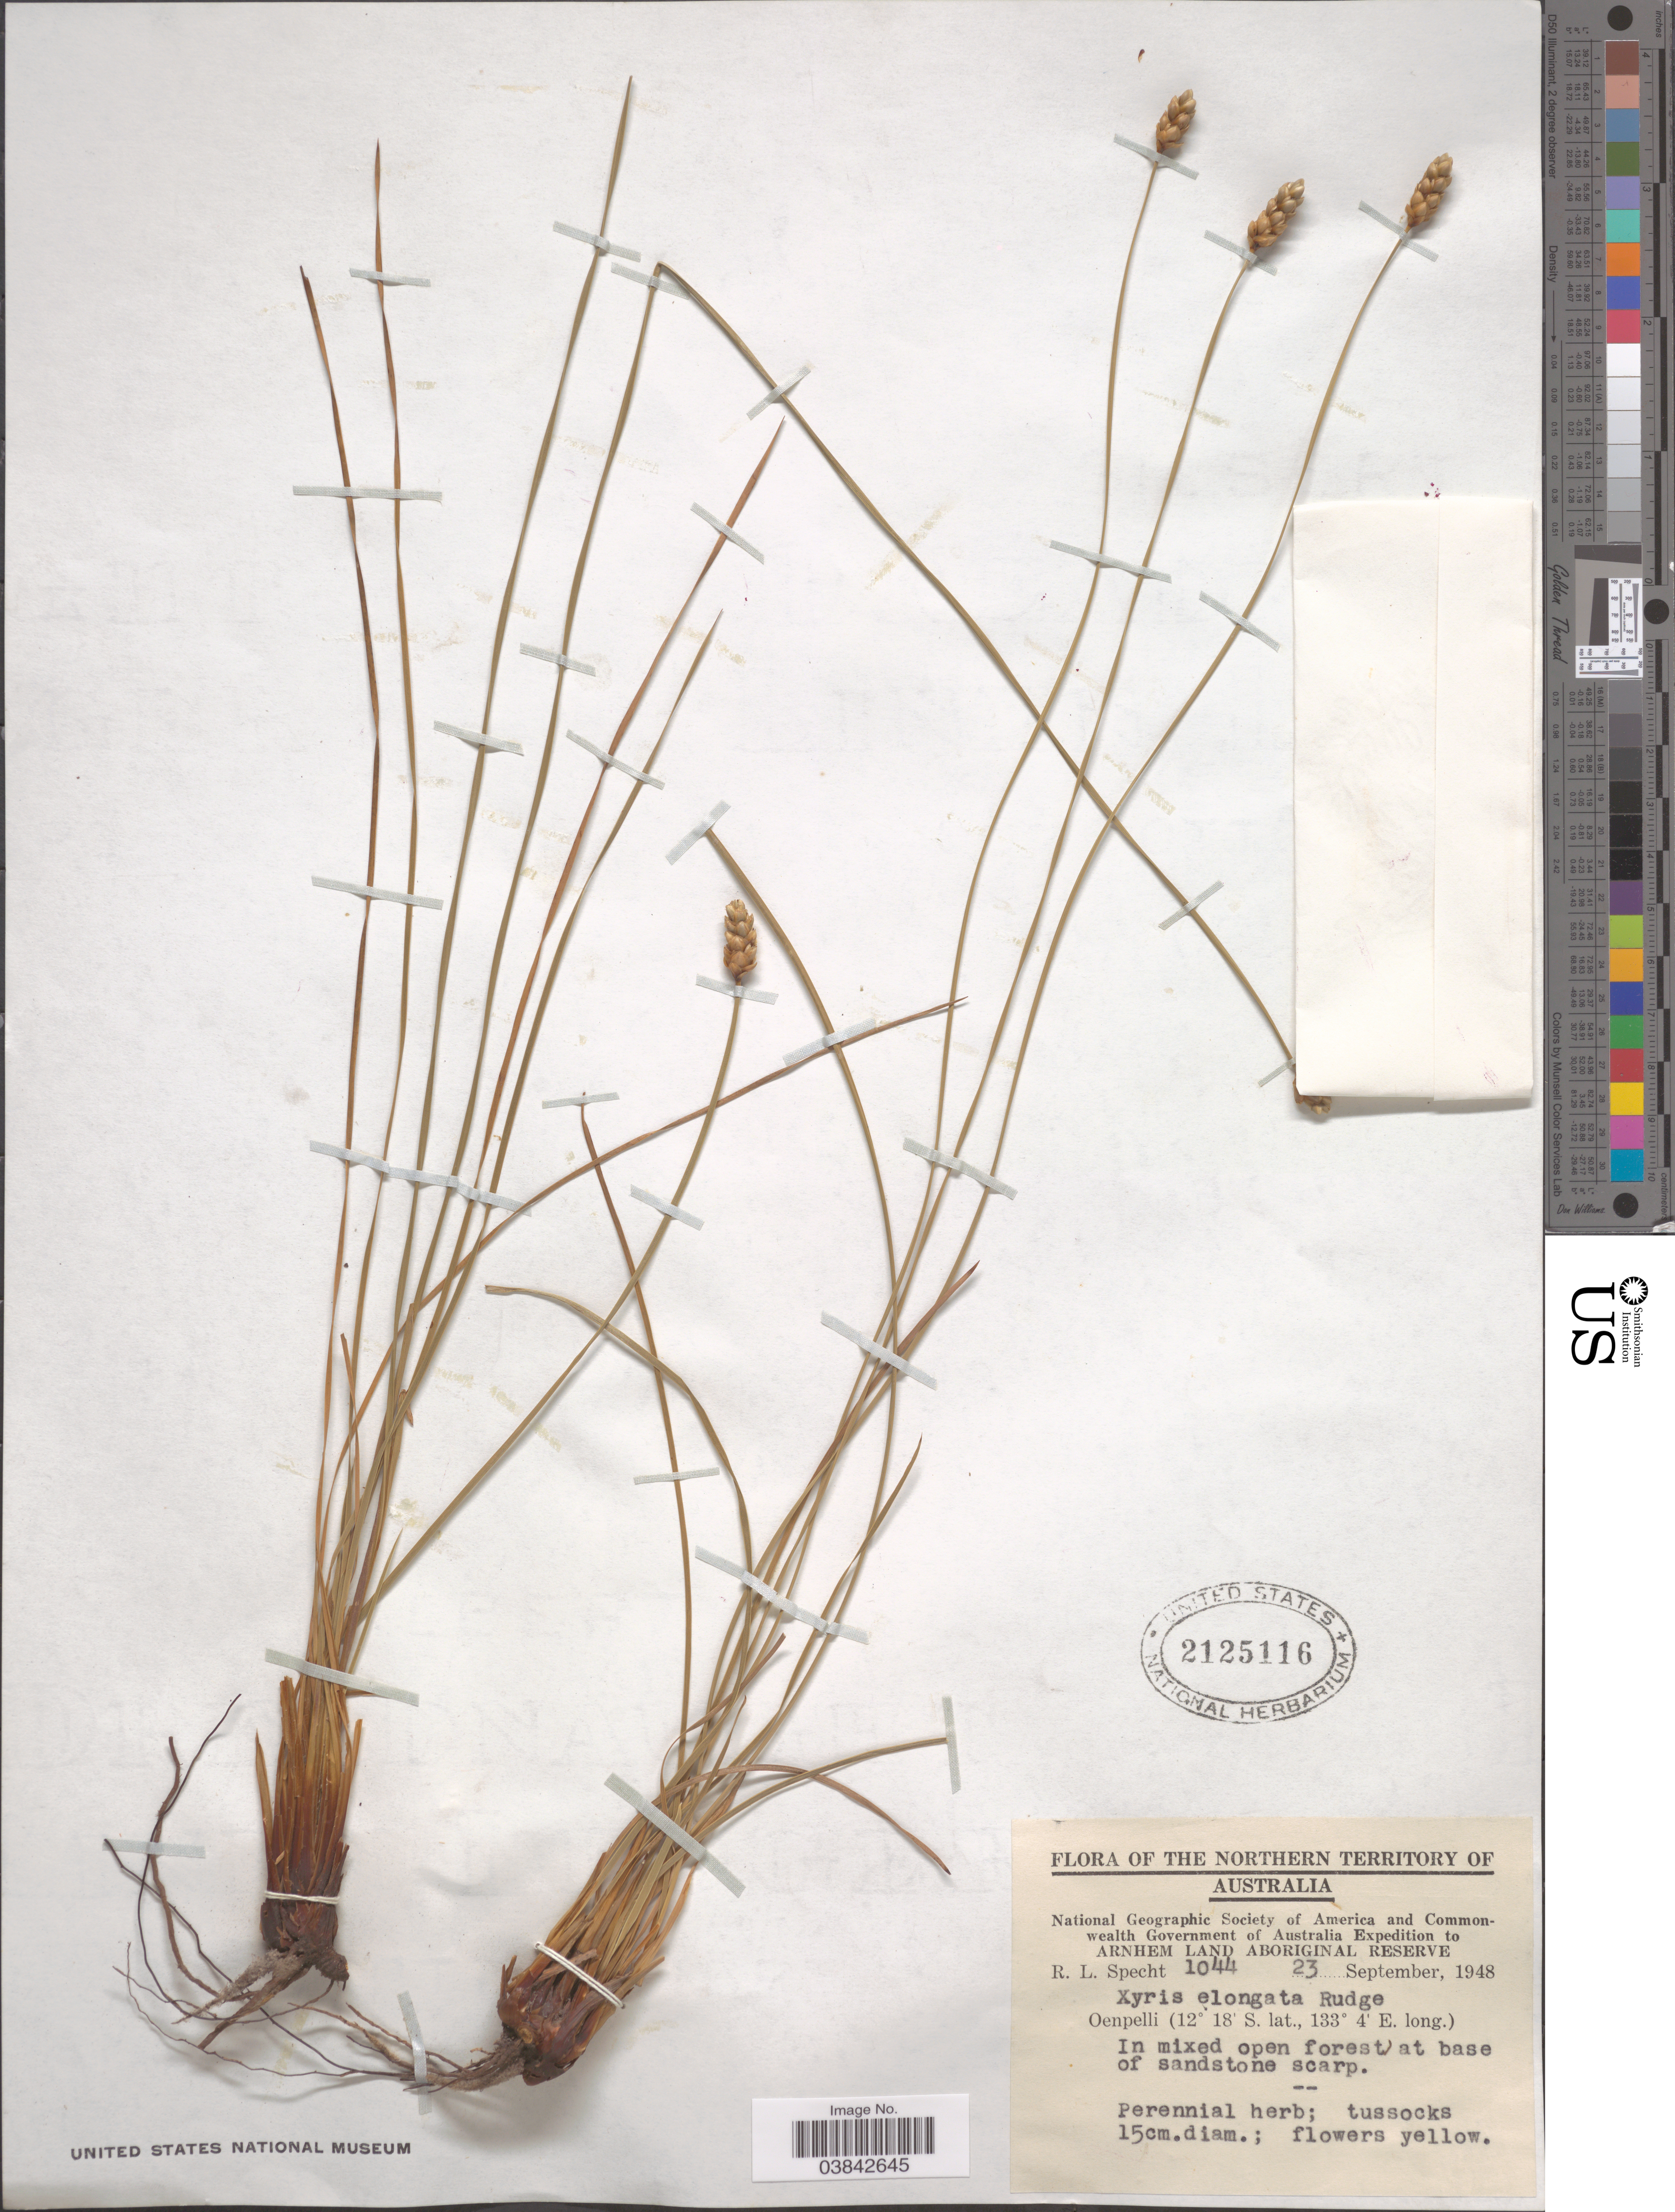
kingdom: Plantae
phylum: Tracheophyta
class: Liliopsida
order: Poales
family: Xyridaceae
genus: Xyris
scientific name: Xyris complanata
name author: R. Br.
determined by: Strong, Mark T., (BOT), Smithsonian Institution - National Museum of Natural History (UNITED STATES)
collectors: R. L. Specht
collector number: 1044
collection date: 1948-09-23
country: Australia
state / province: Northern Territory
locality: Arnhem Land Aboriginal Reserve. Oenpelli.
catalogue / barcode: US 2125116